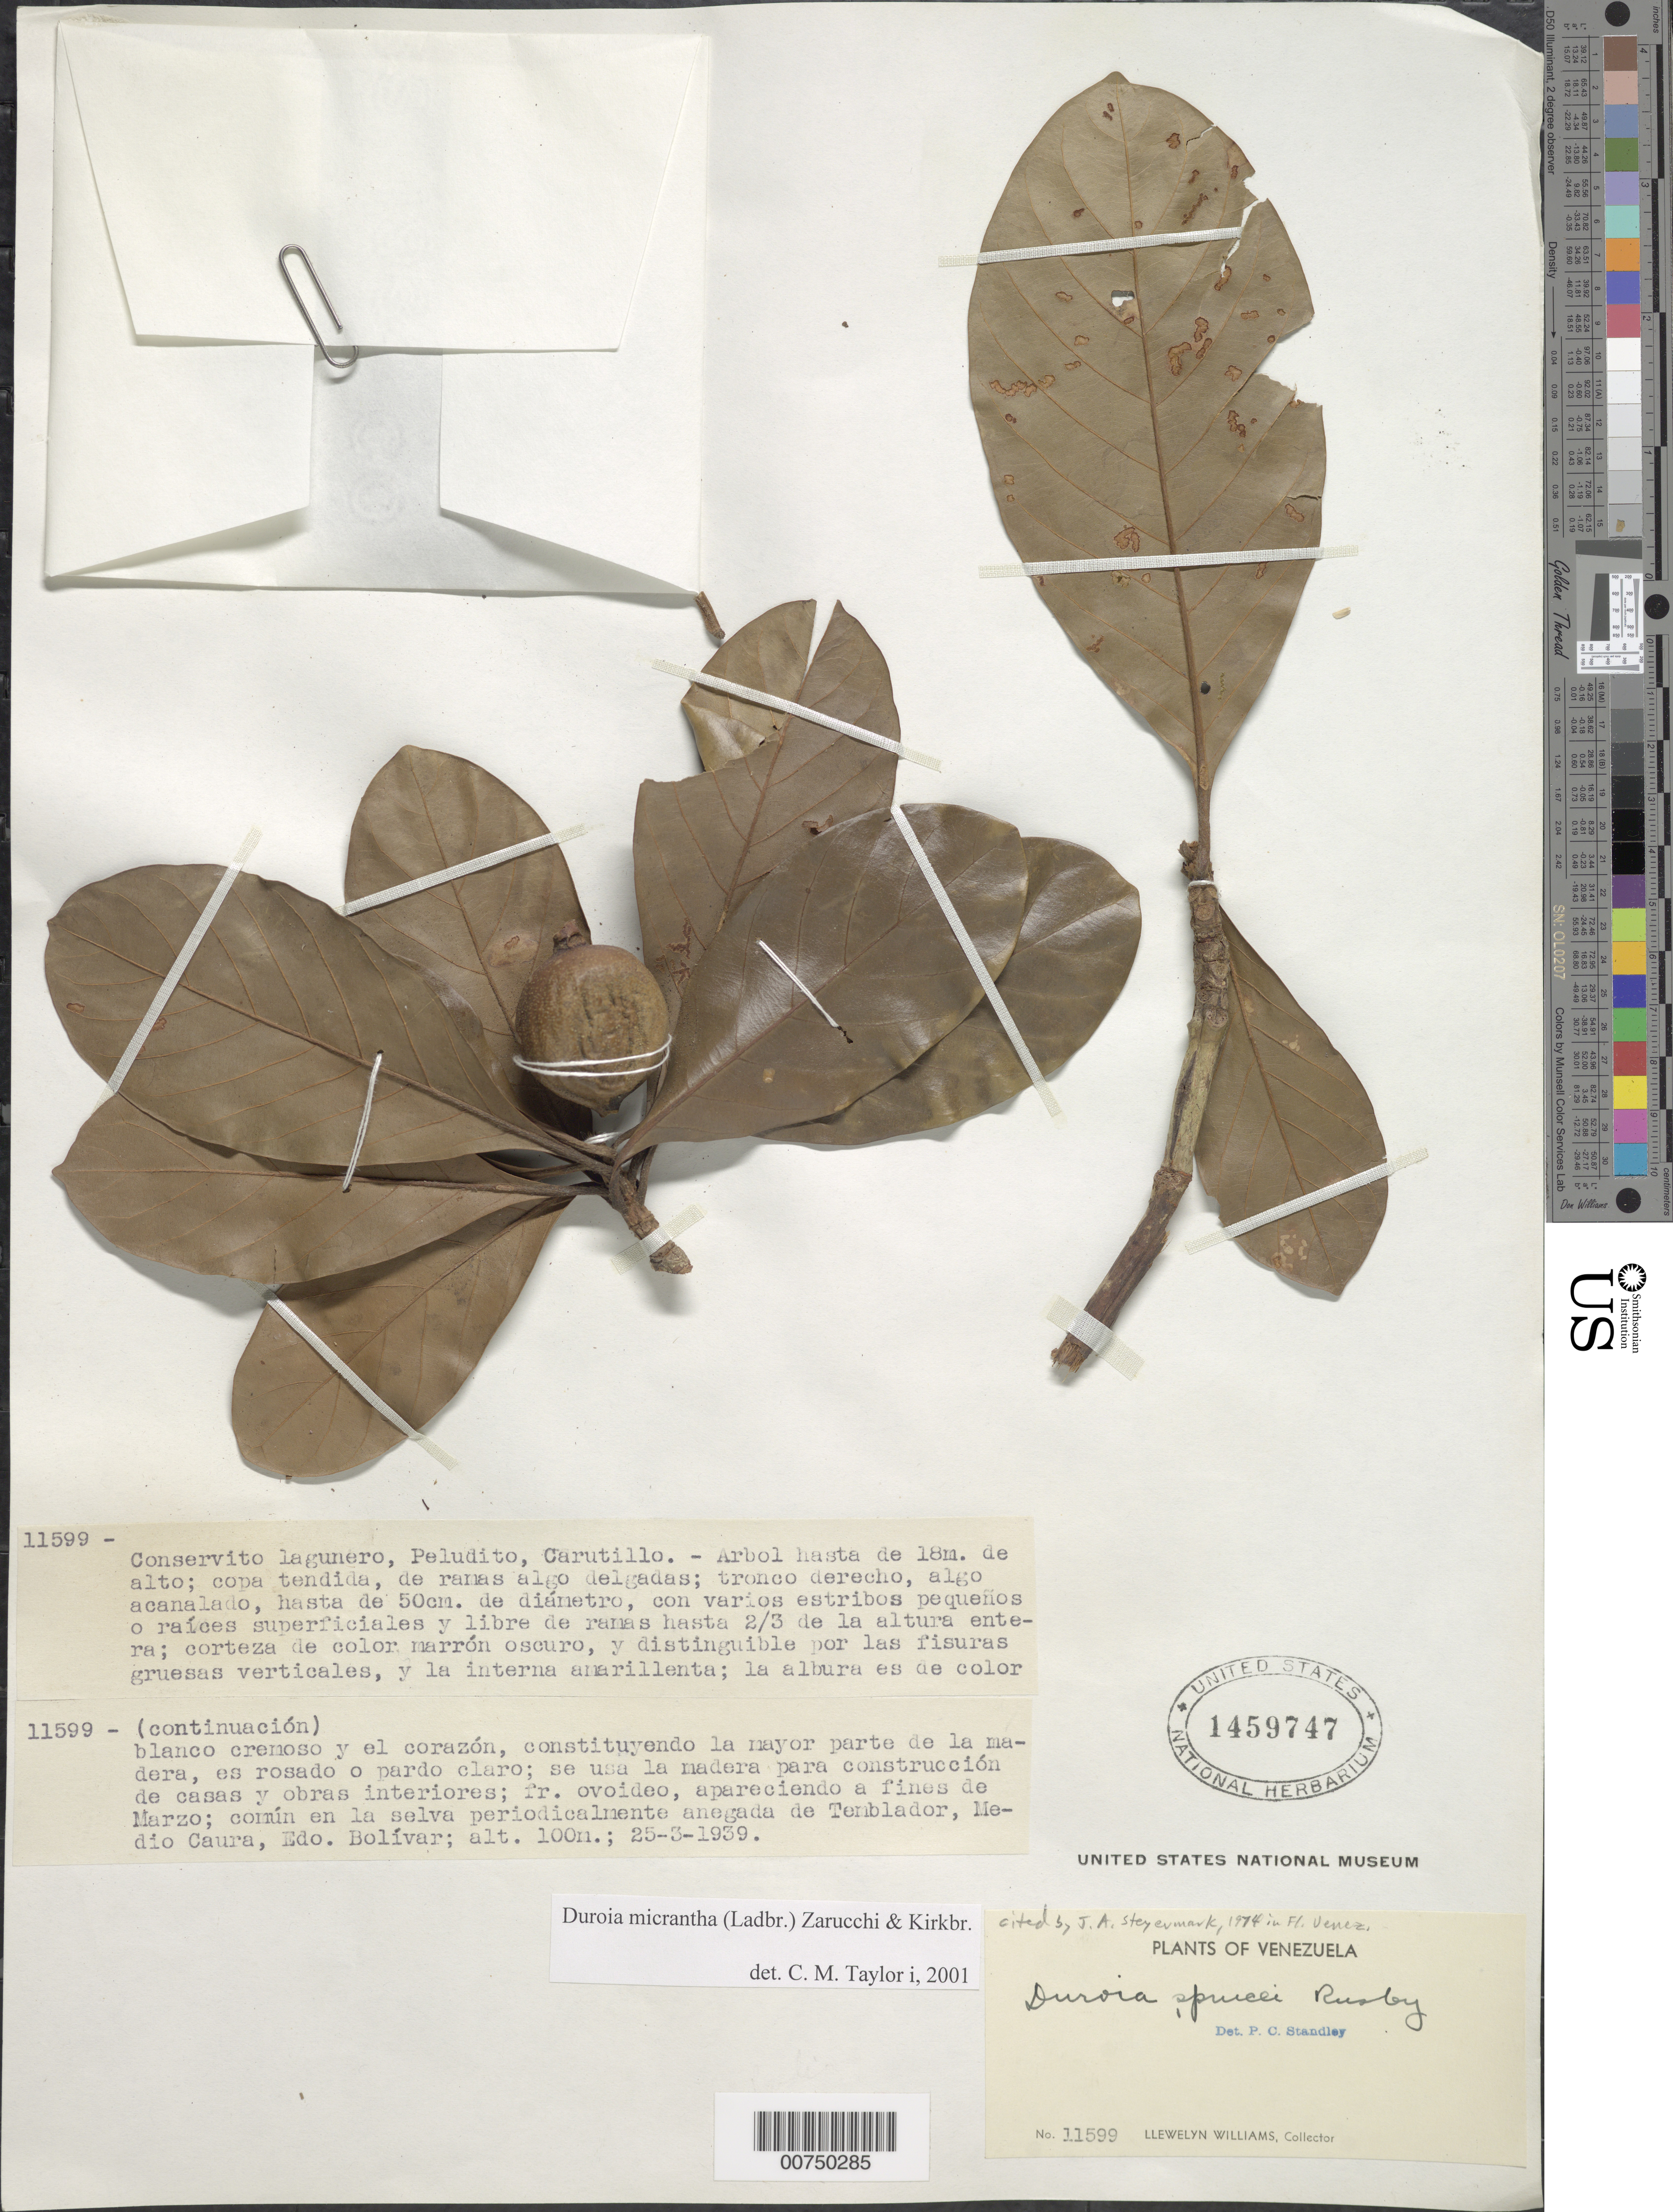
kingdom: Plantae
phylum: Tracheophyta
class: Magnoliopsida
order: Gentianales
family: Rubiaceae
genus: Duroia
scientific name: Duroia micrantha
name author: (Ladbr.) Zarucchi & J.H. Kirkbr.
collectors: Ll. Williams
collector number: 1159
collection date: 1939-03-25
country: Venezuela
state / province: Bolivar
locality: Común en la selva periodicalmente anegada de Temblador, Medio Caura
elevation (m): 100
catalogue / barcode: US 1459747